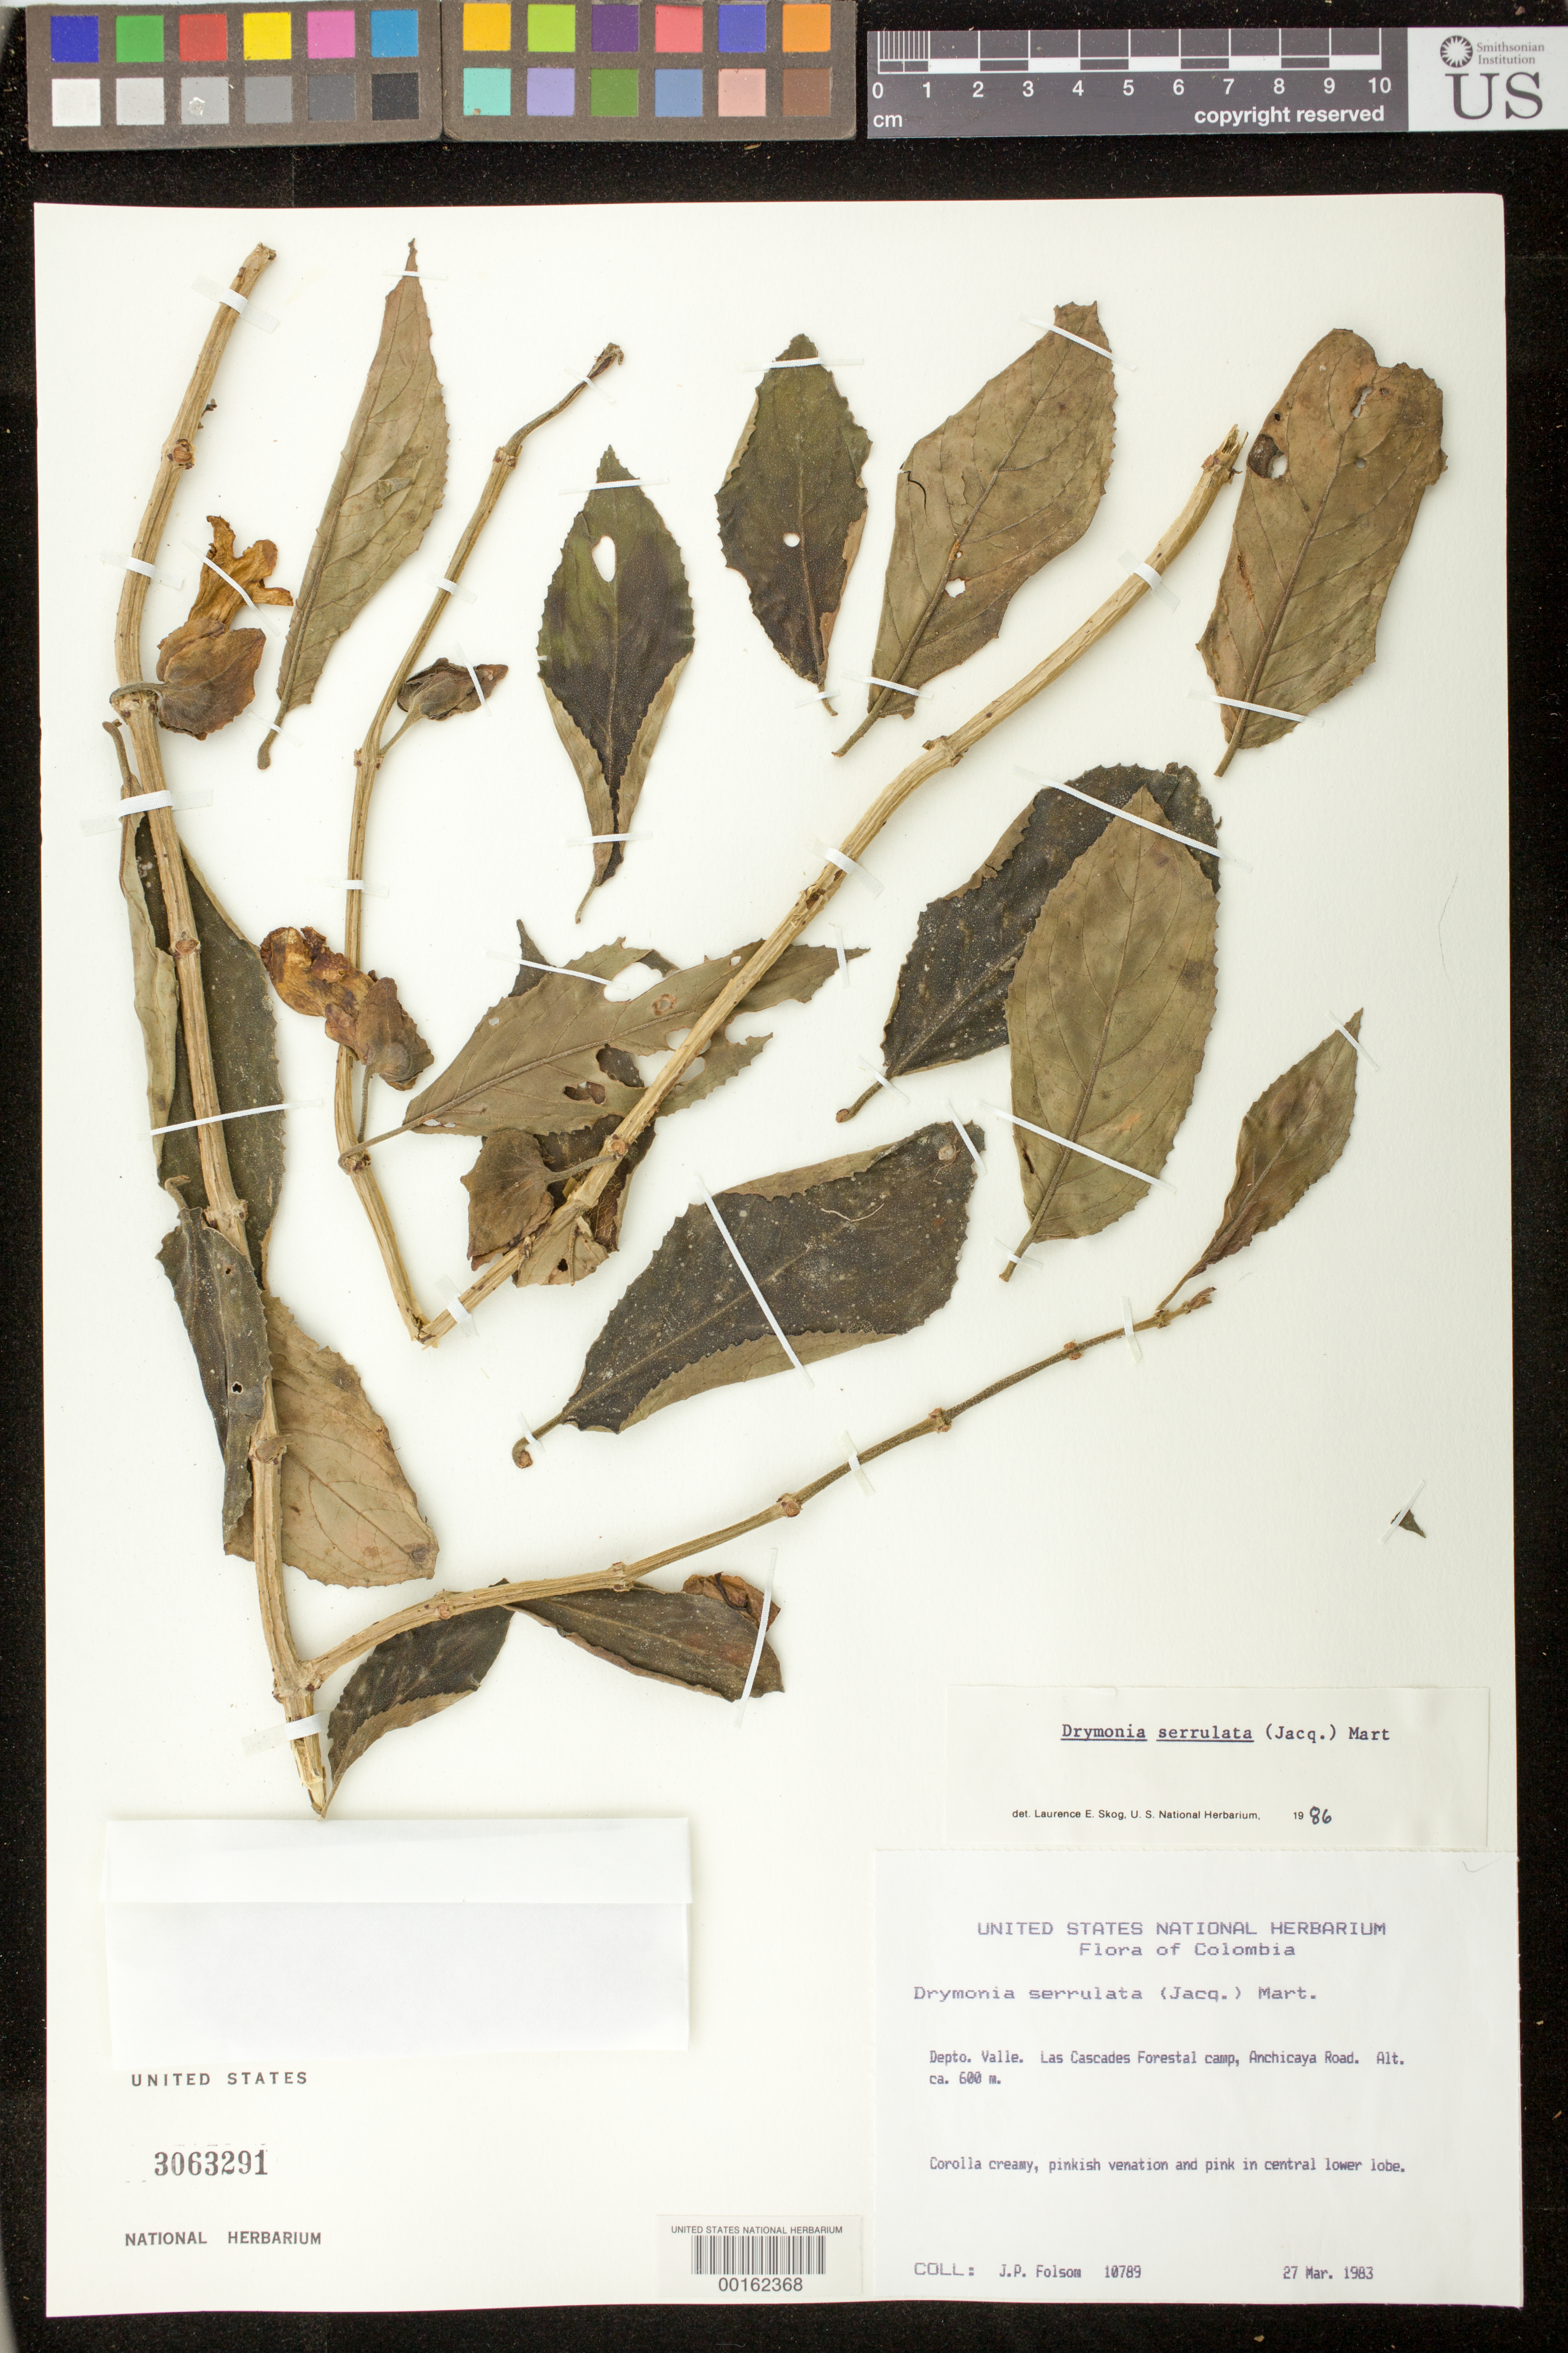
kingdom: Plantae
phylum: Tracheophyta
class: Magnoliopsida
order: Lamiales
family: Gesneriaceae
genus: Drymonia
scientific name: Drymonia serrulata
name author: (Jacq.) Mart.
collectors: J. P. Folsom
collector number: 10789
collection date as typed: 27 Mar 1983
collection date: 1983-03-27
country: Colombia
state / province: Valle del Cauca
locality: Las Cascades Forestal camp, Anchicaya road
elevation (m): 600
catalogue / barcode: US 3063291